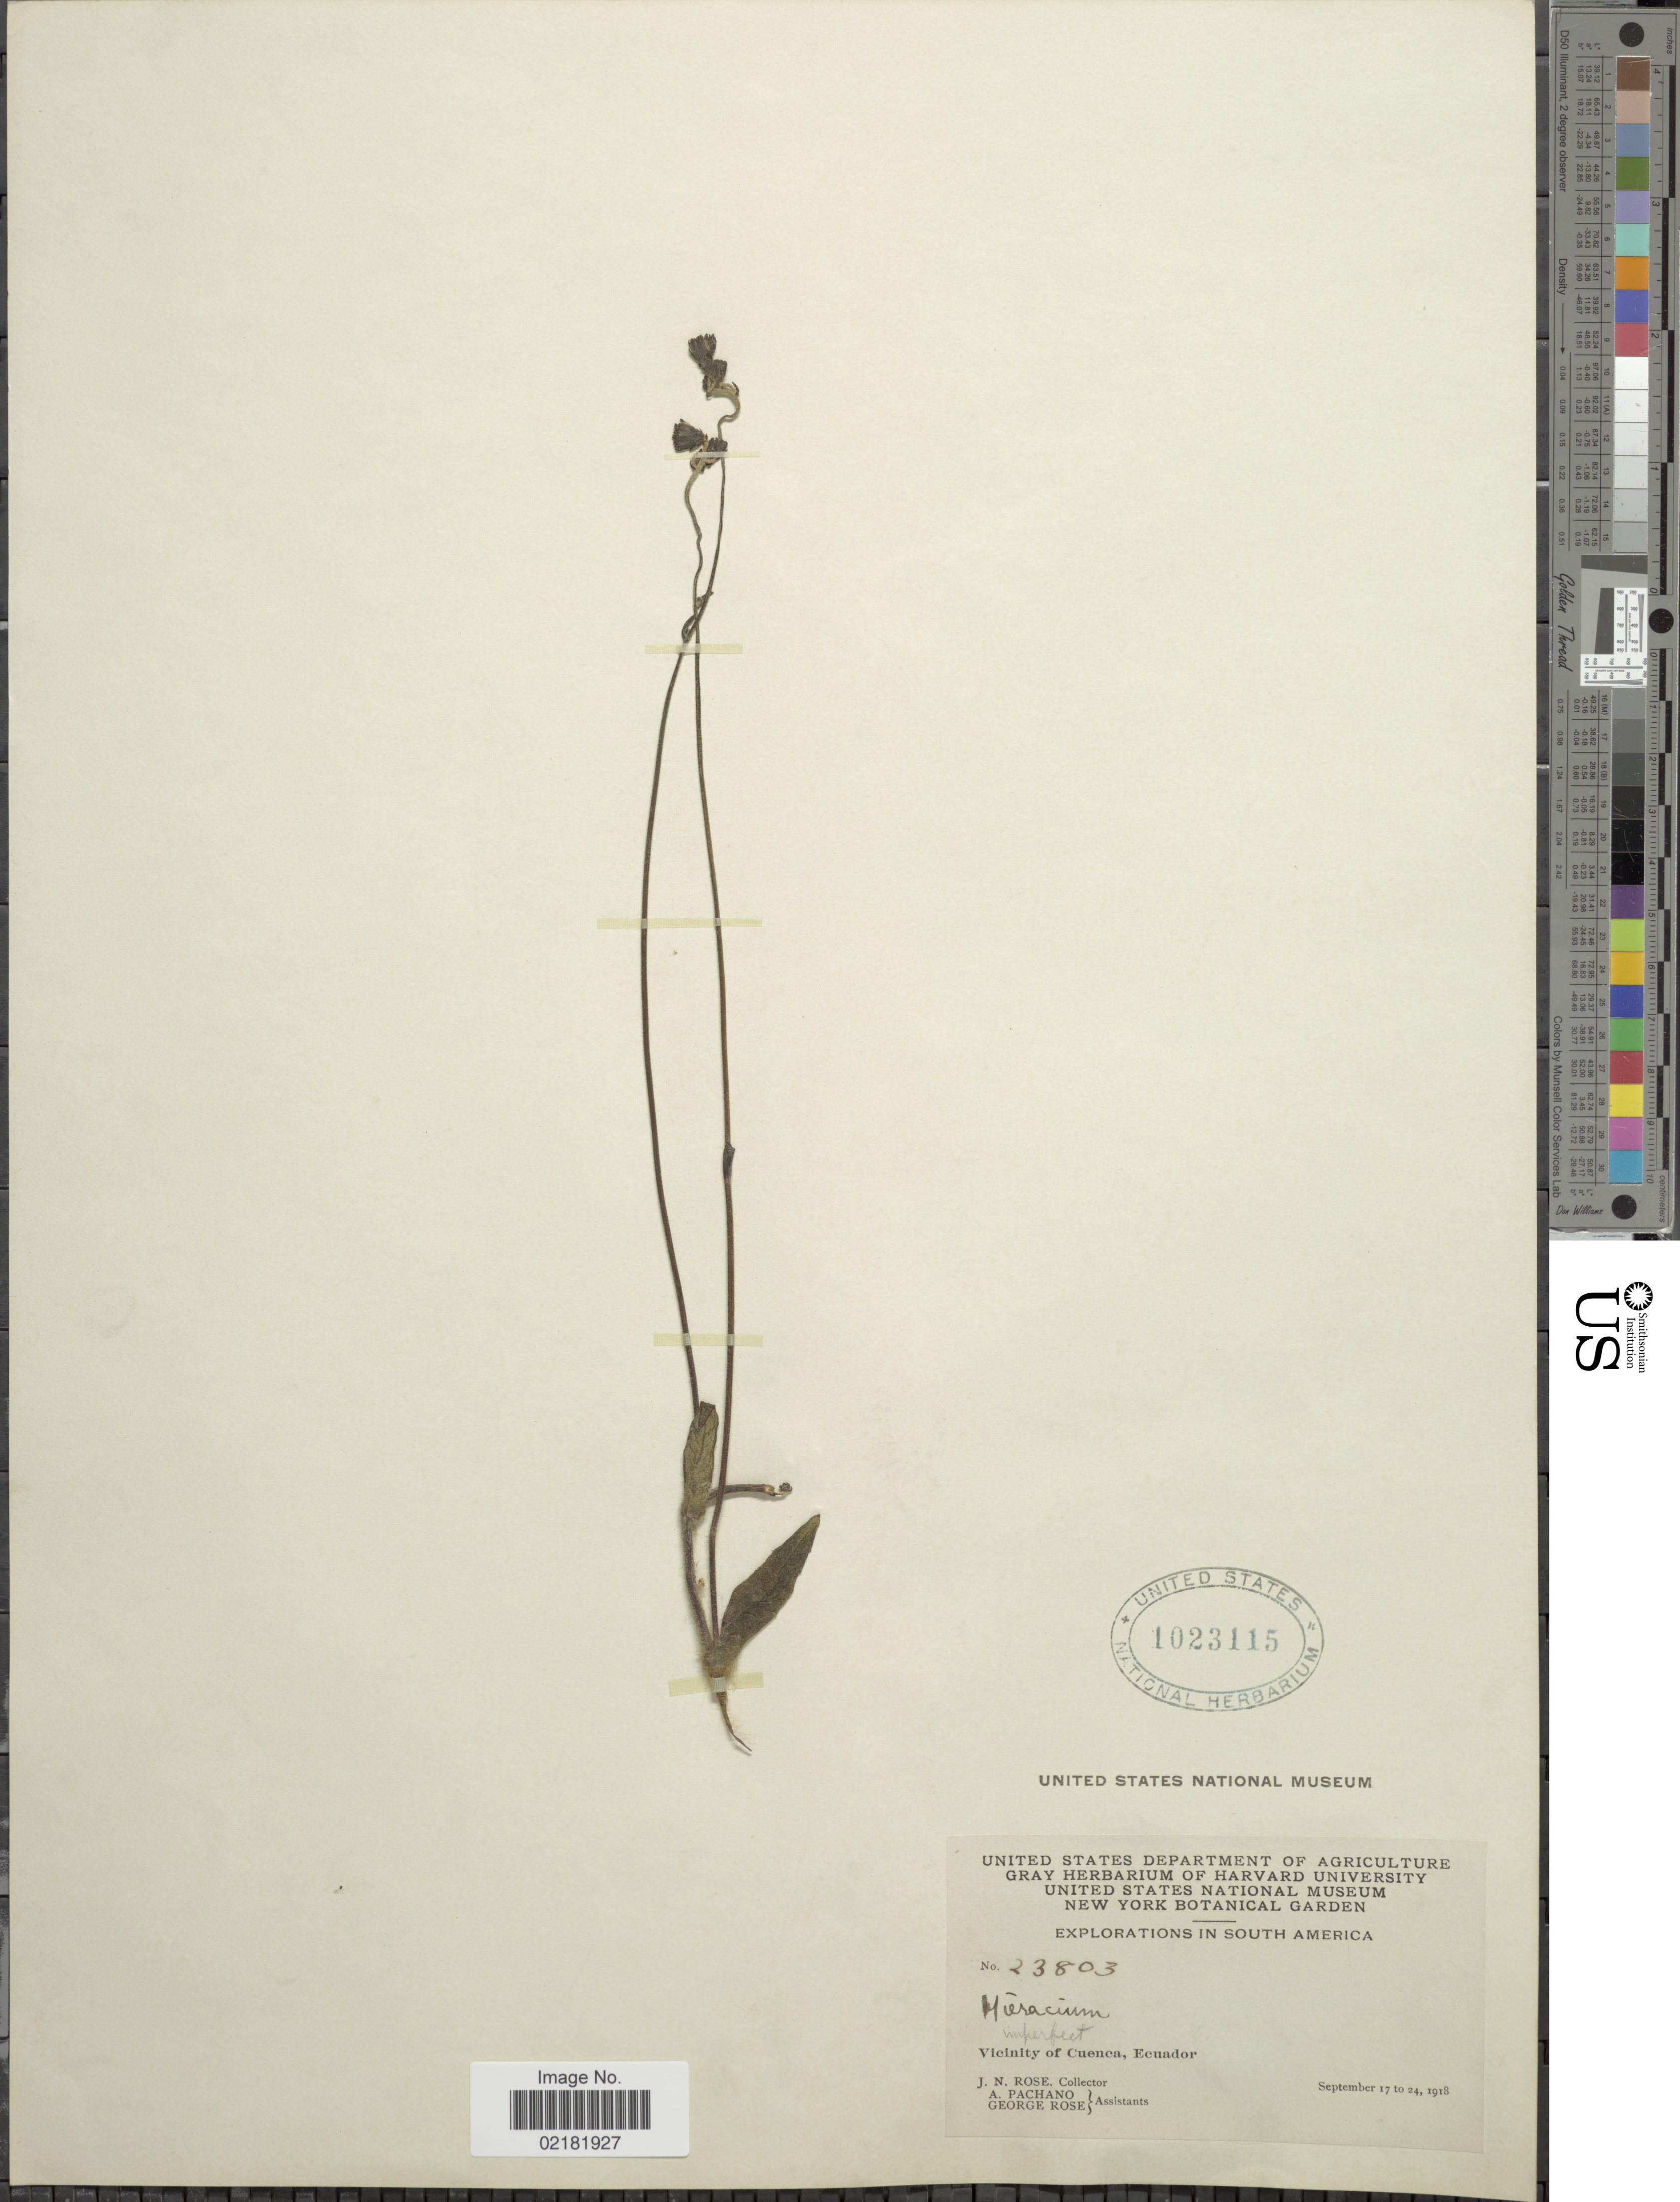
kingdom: Plantae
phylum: Tracheophyta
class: Magnoliopsida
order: Asterales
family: Asteraceae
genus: Hieracium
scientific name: Hieracium repandulare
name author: Druce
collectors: J. N. Rose, A. Pachano & G. Rose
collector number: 23803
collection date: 1918-09-17/1918-09-24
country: Ecuador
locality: Vicinity of Cuenca.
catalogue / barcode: US 1023115